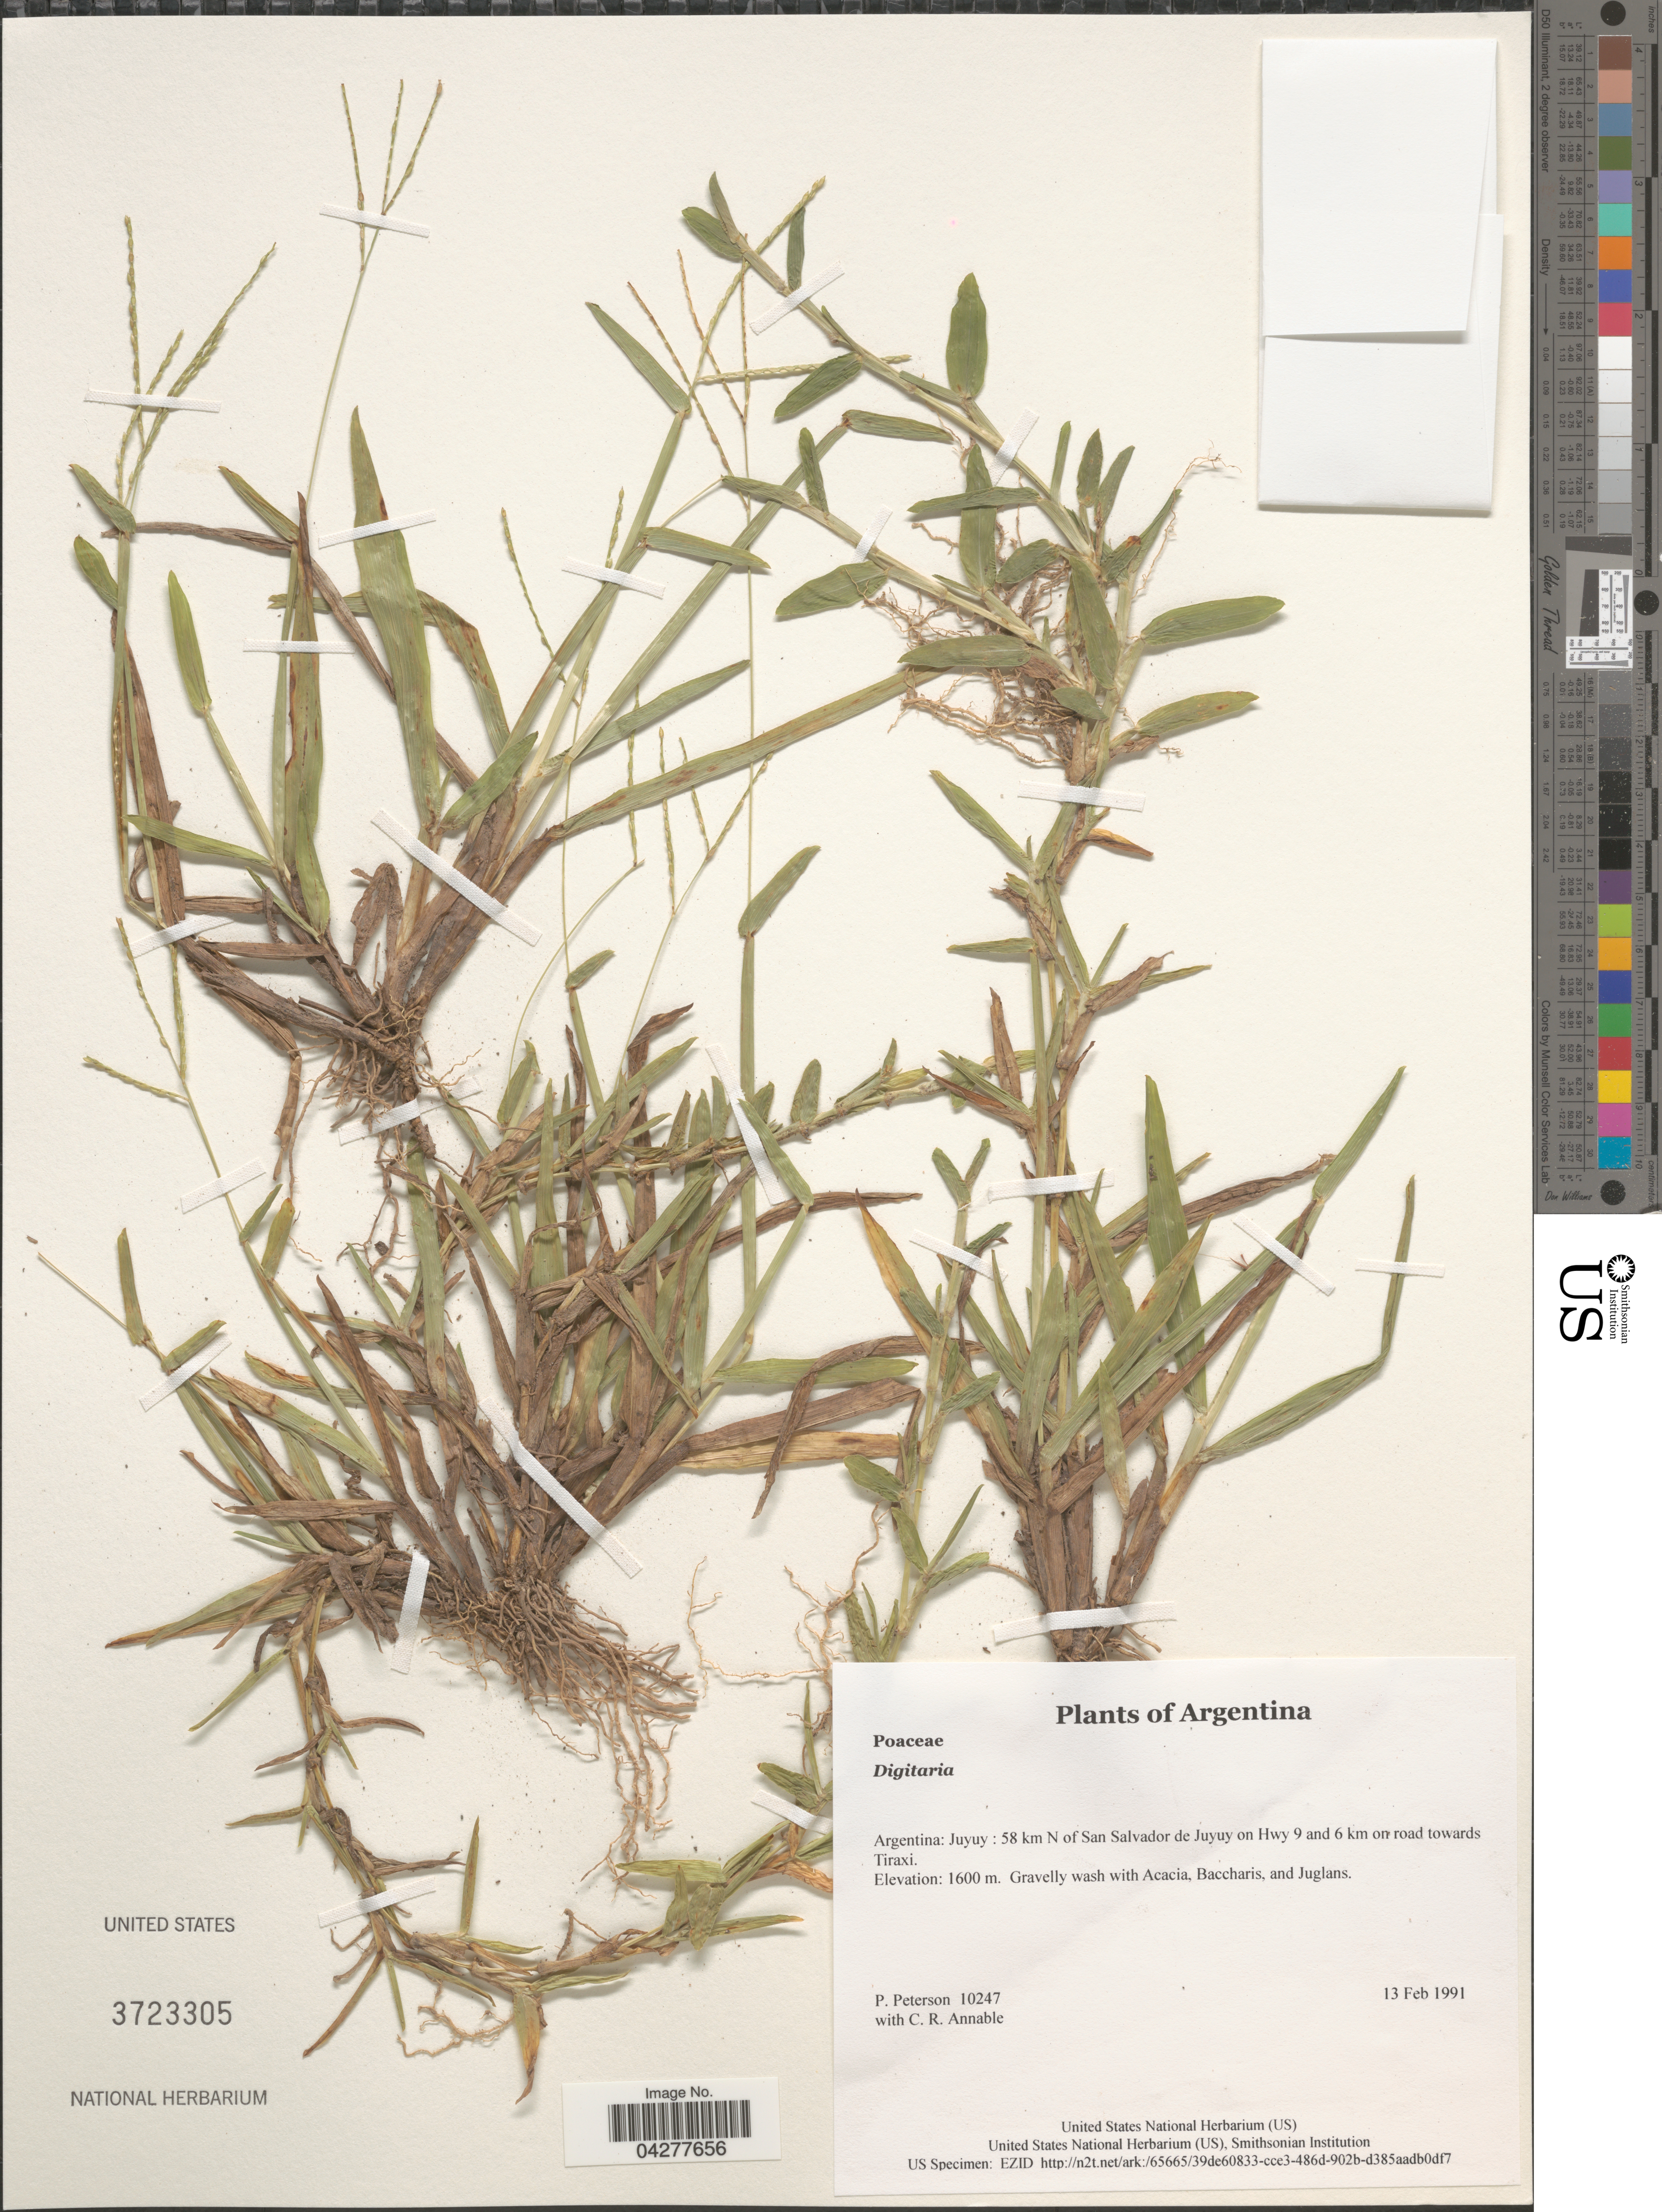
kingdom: Plantae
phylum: Tracheophyta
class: Liliopsida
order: Poales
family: Poaceae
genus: Digitaria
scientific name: Digitaria sp.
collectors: P. Peterson & C. R. Annable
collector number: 10247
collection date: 1991-02-13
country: Argentina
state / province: Jujuy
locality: Juyuy: 58 km N of San Salvador de Juyuy on Hwy 9 and 6 km on road towards Tiraxi.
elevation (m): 1600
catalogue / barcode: US 3723305